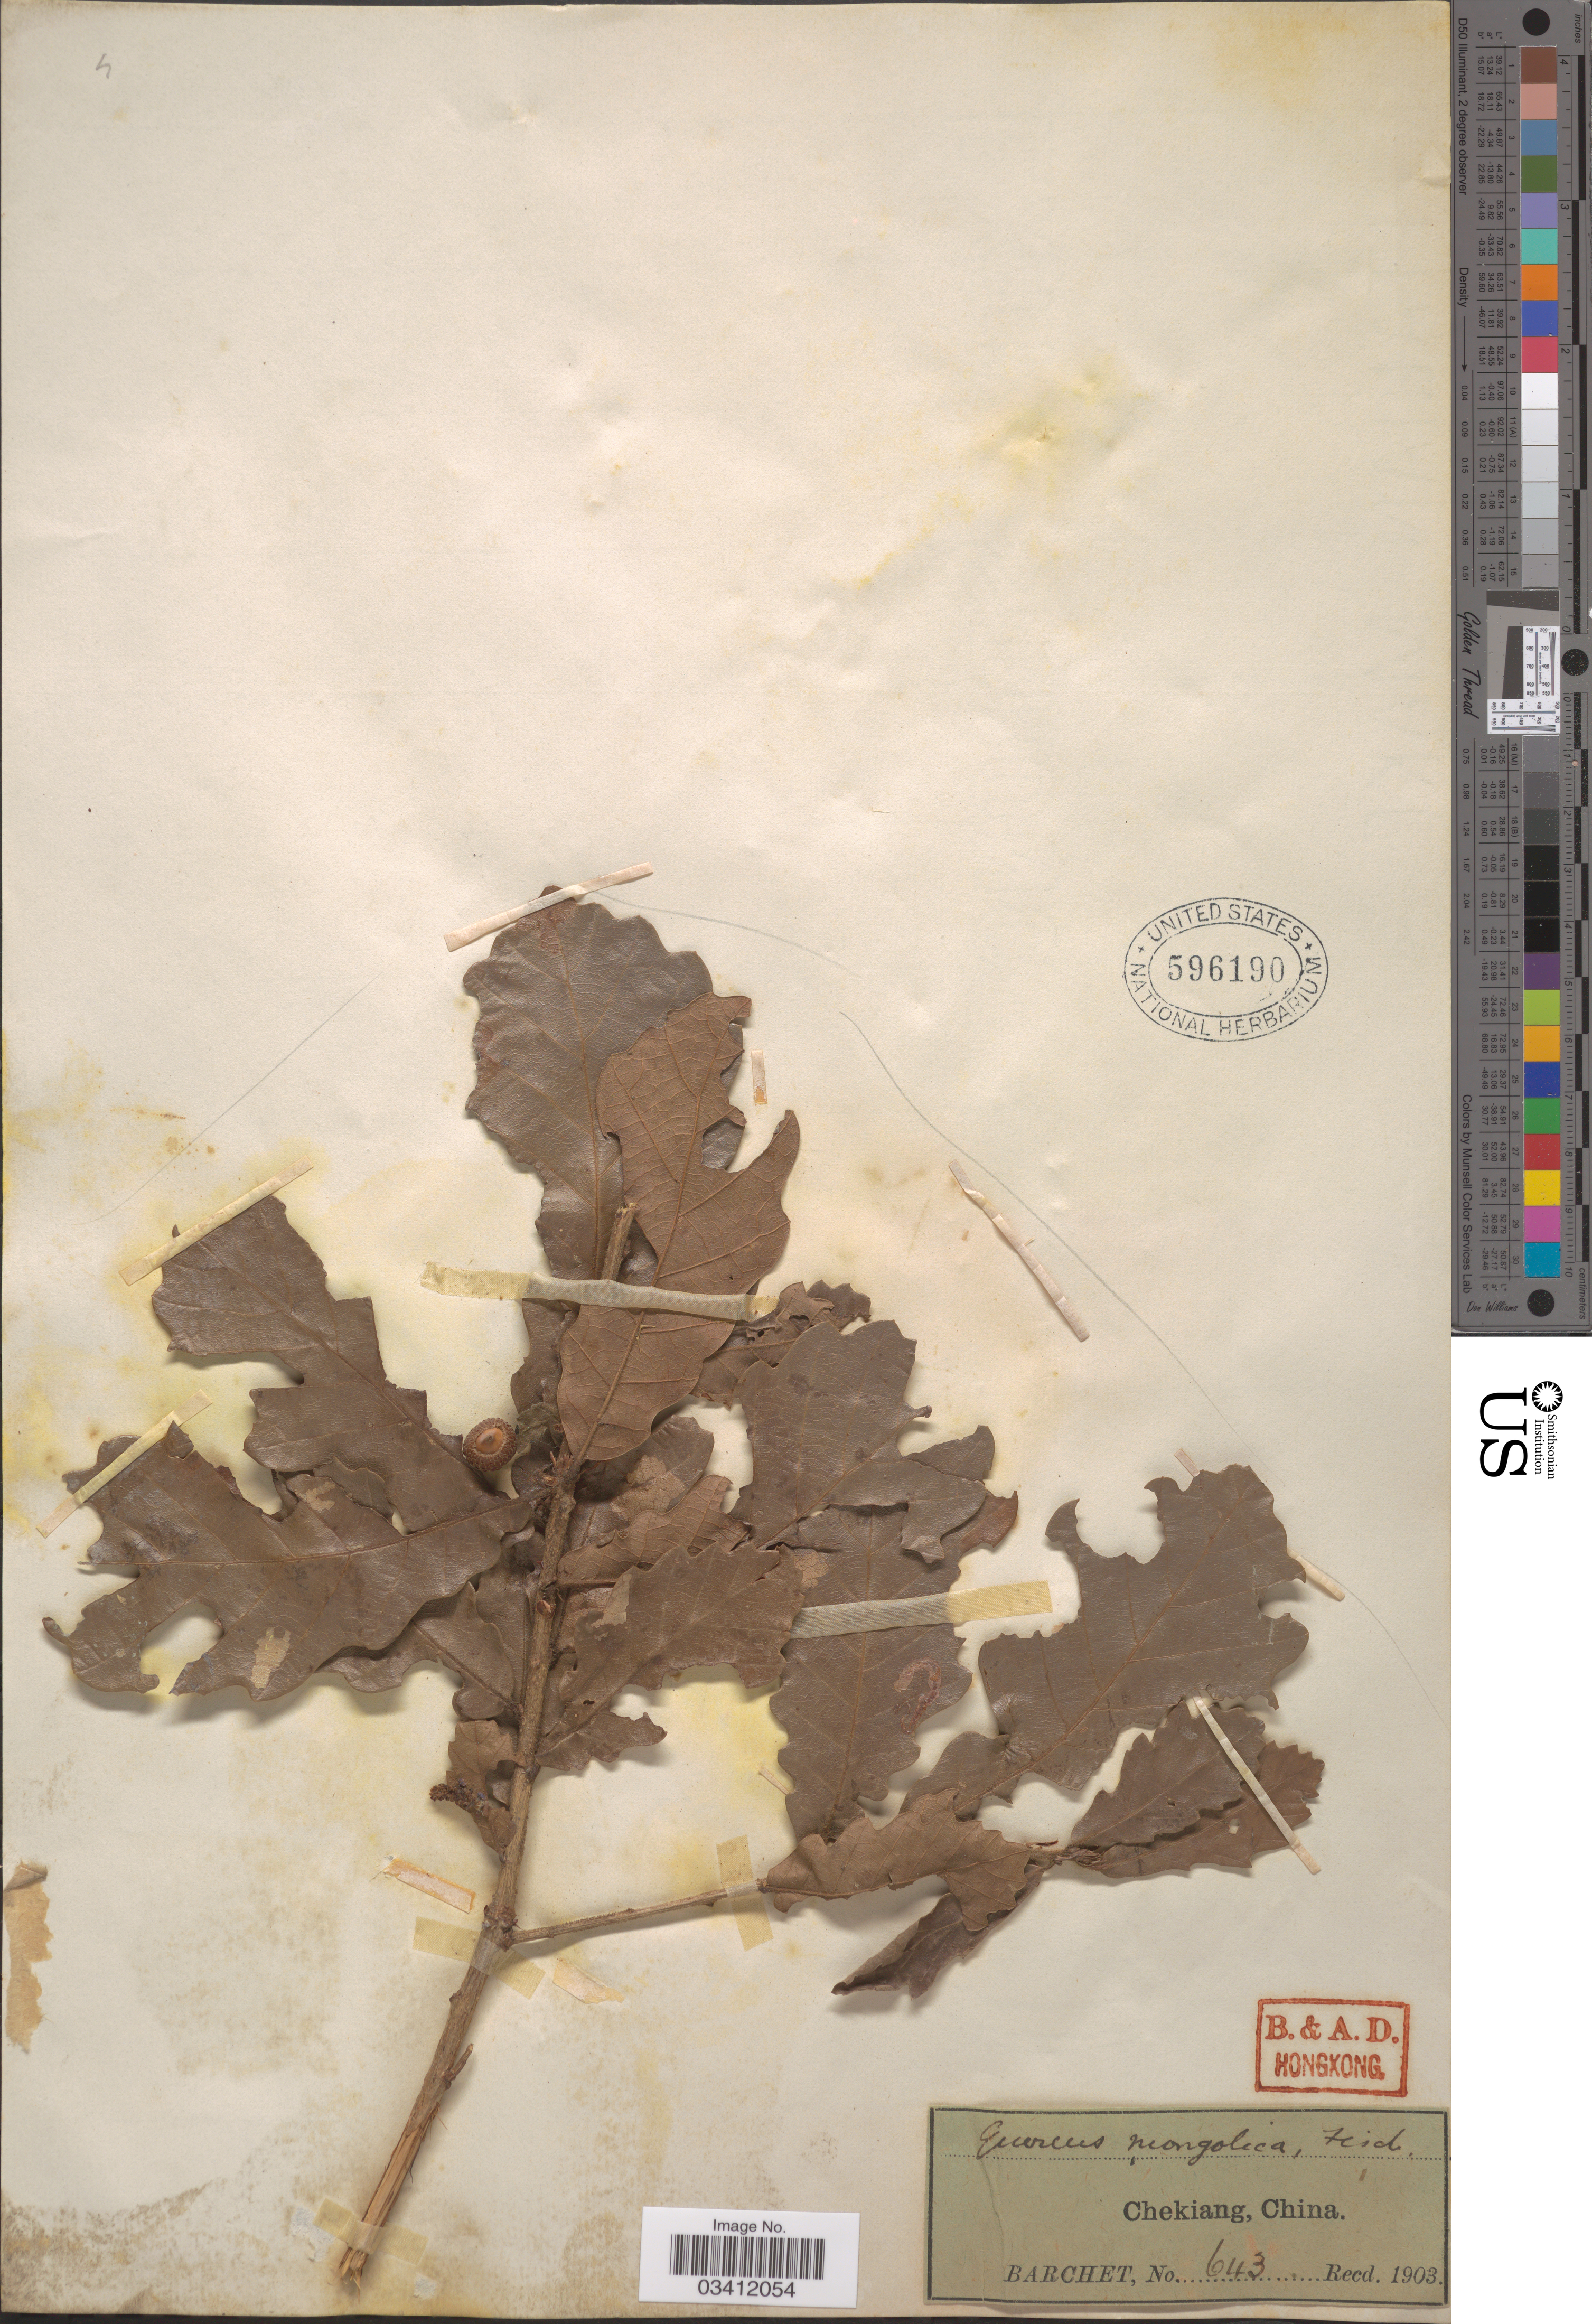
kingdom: Plantae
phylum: Tracheophyta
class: Magnoliopsida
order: Fagales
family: Fagaceae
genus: Quercus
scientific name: Quercus mongolica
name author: Fisch. ex Ledeb.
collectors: Barchet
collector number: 643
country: China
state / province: Zhejiang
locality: Chekiang.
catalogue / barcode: US 596190